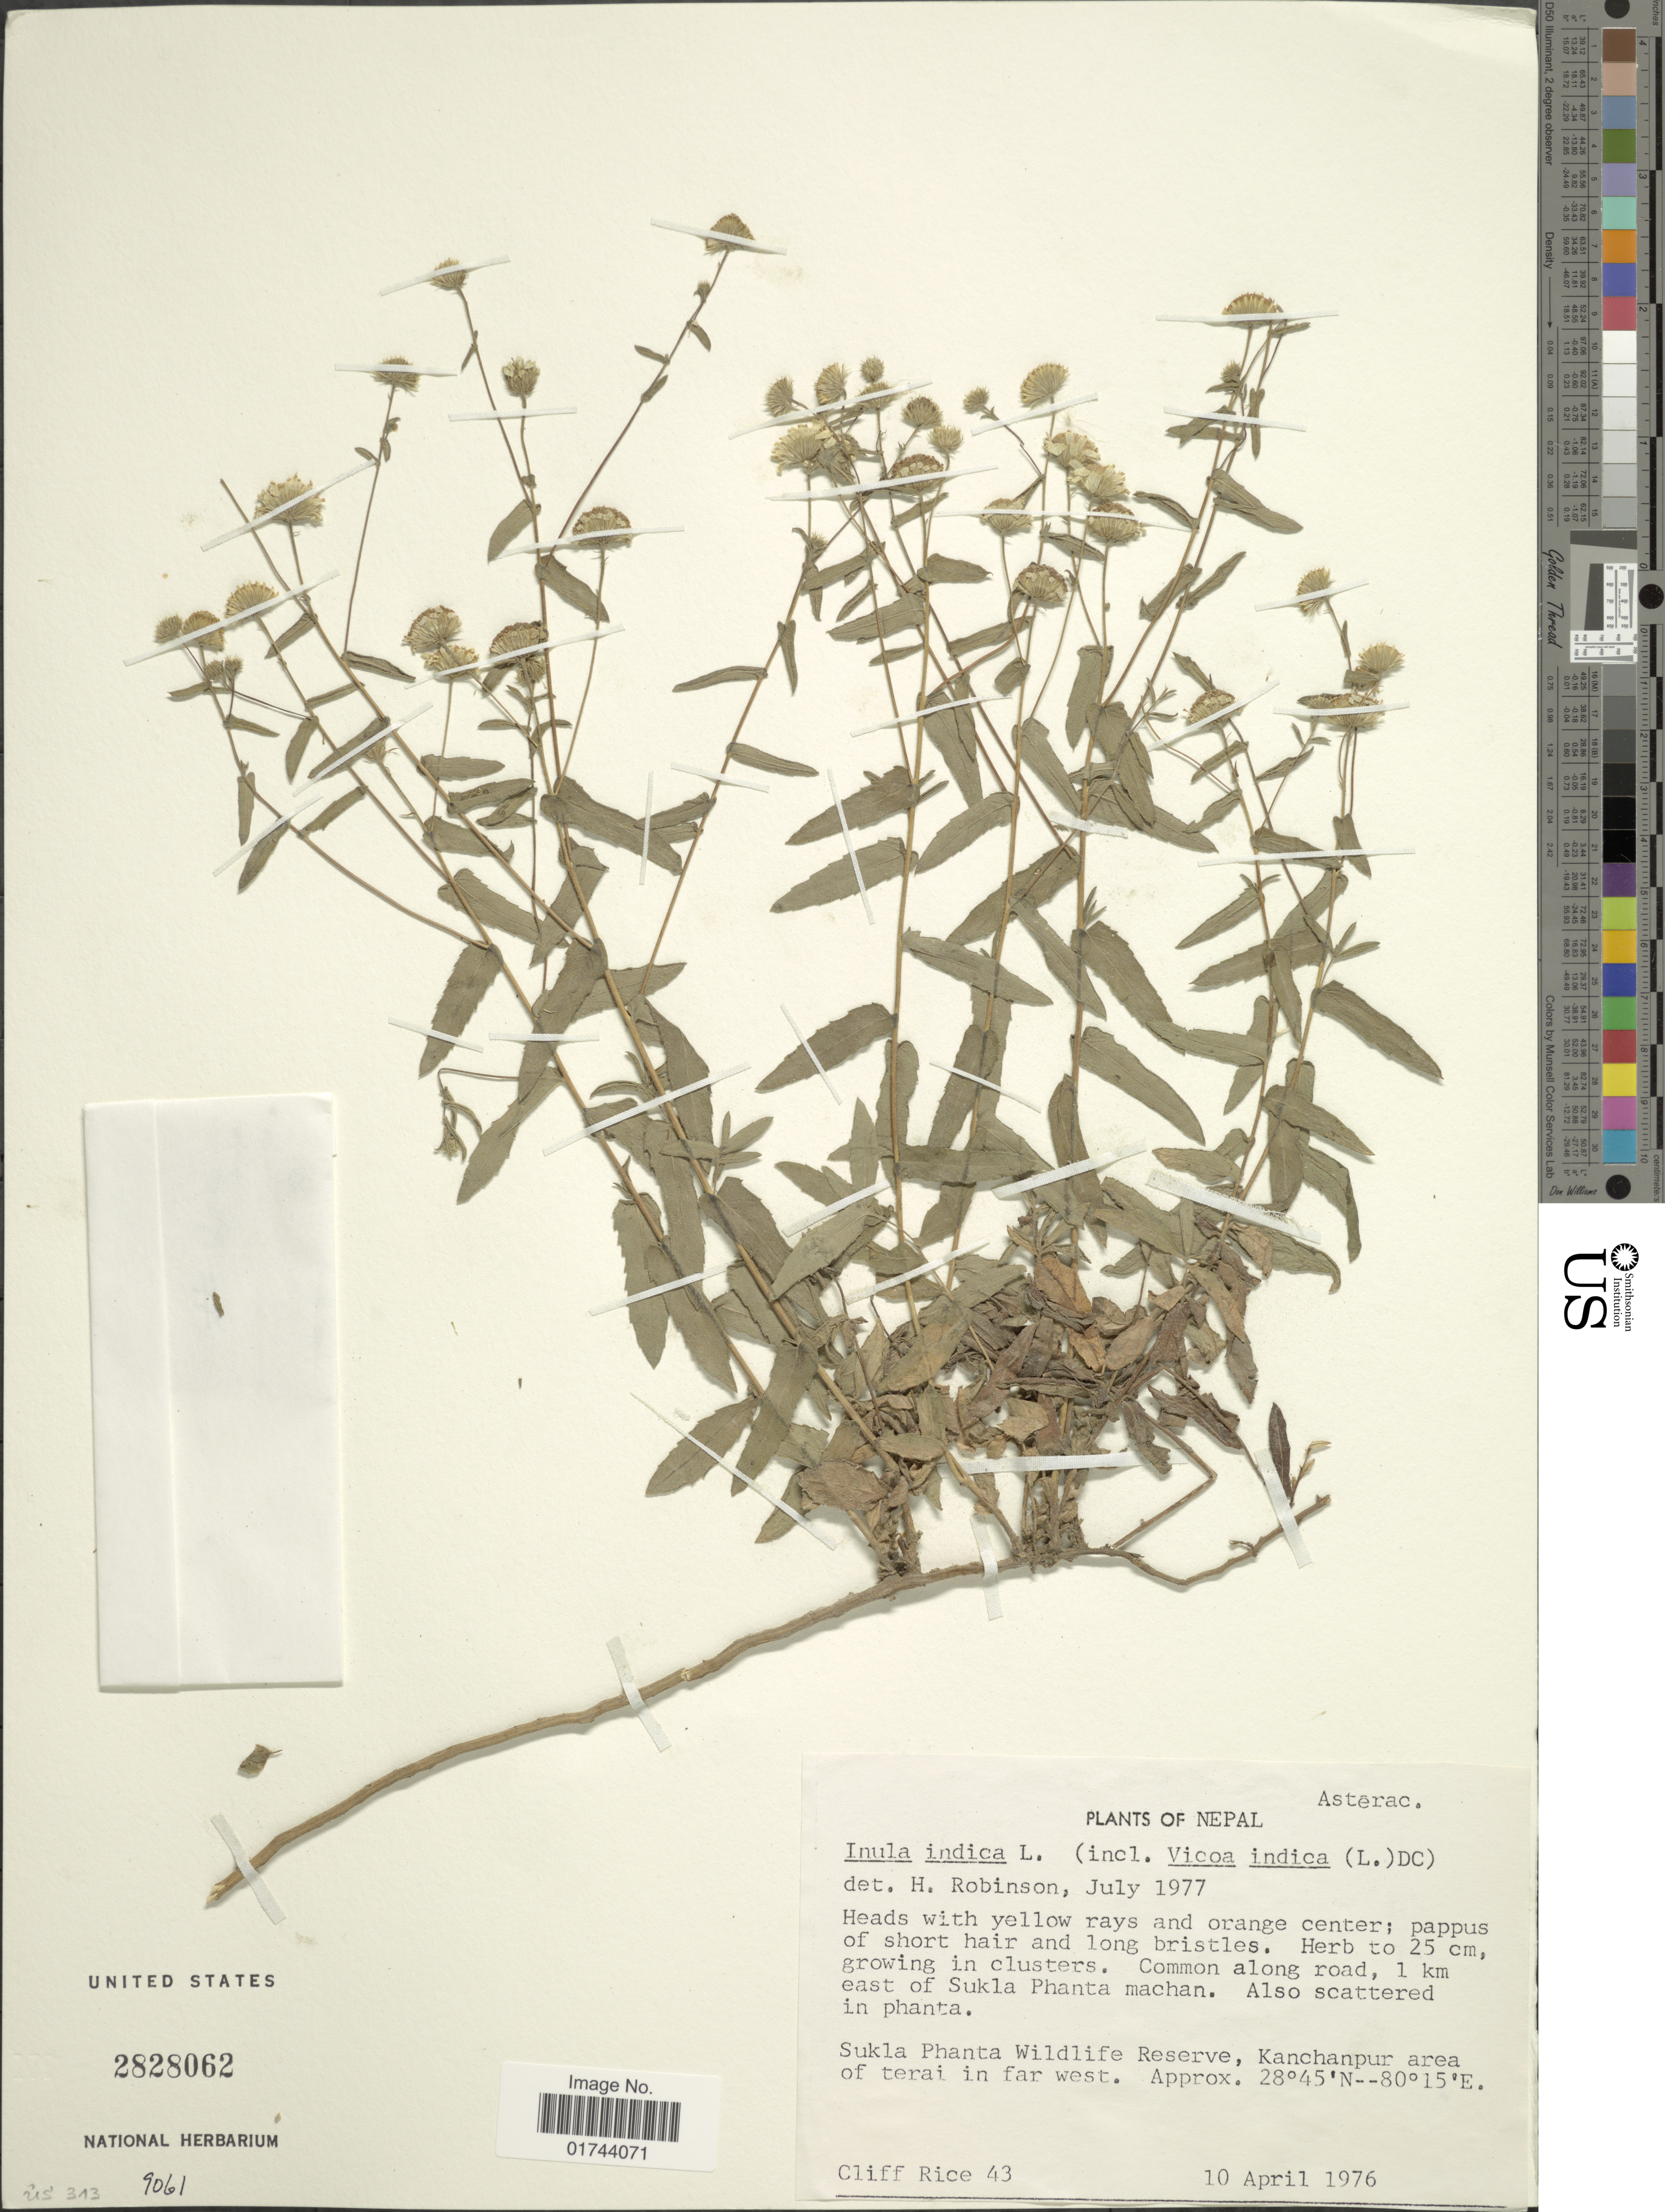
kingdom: Plantae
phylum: Tracheophyta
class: Magnoliopsida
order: Asterales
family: Asteraceae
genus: Inula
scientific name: Inula indica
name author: L.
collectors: C. G. Rice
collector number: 43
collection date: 1976-04-10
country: Nepal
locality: Along road, 1 km east of Sukla Phanta machan, Sukla Phanta Wildlife Reserve, Kanchanpur area of terai in far west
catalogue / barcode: US 2828062